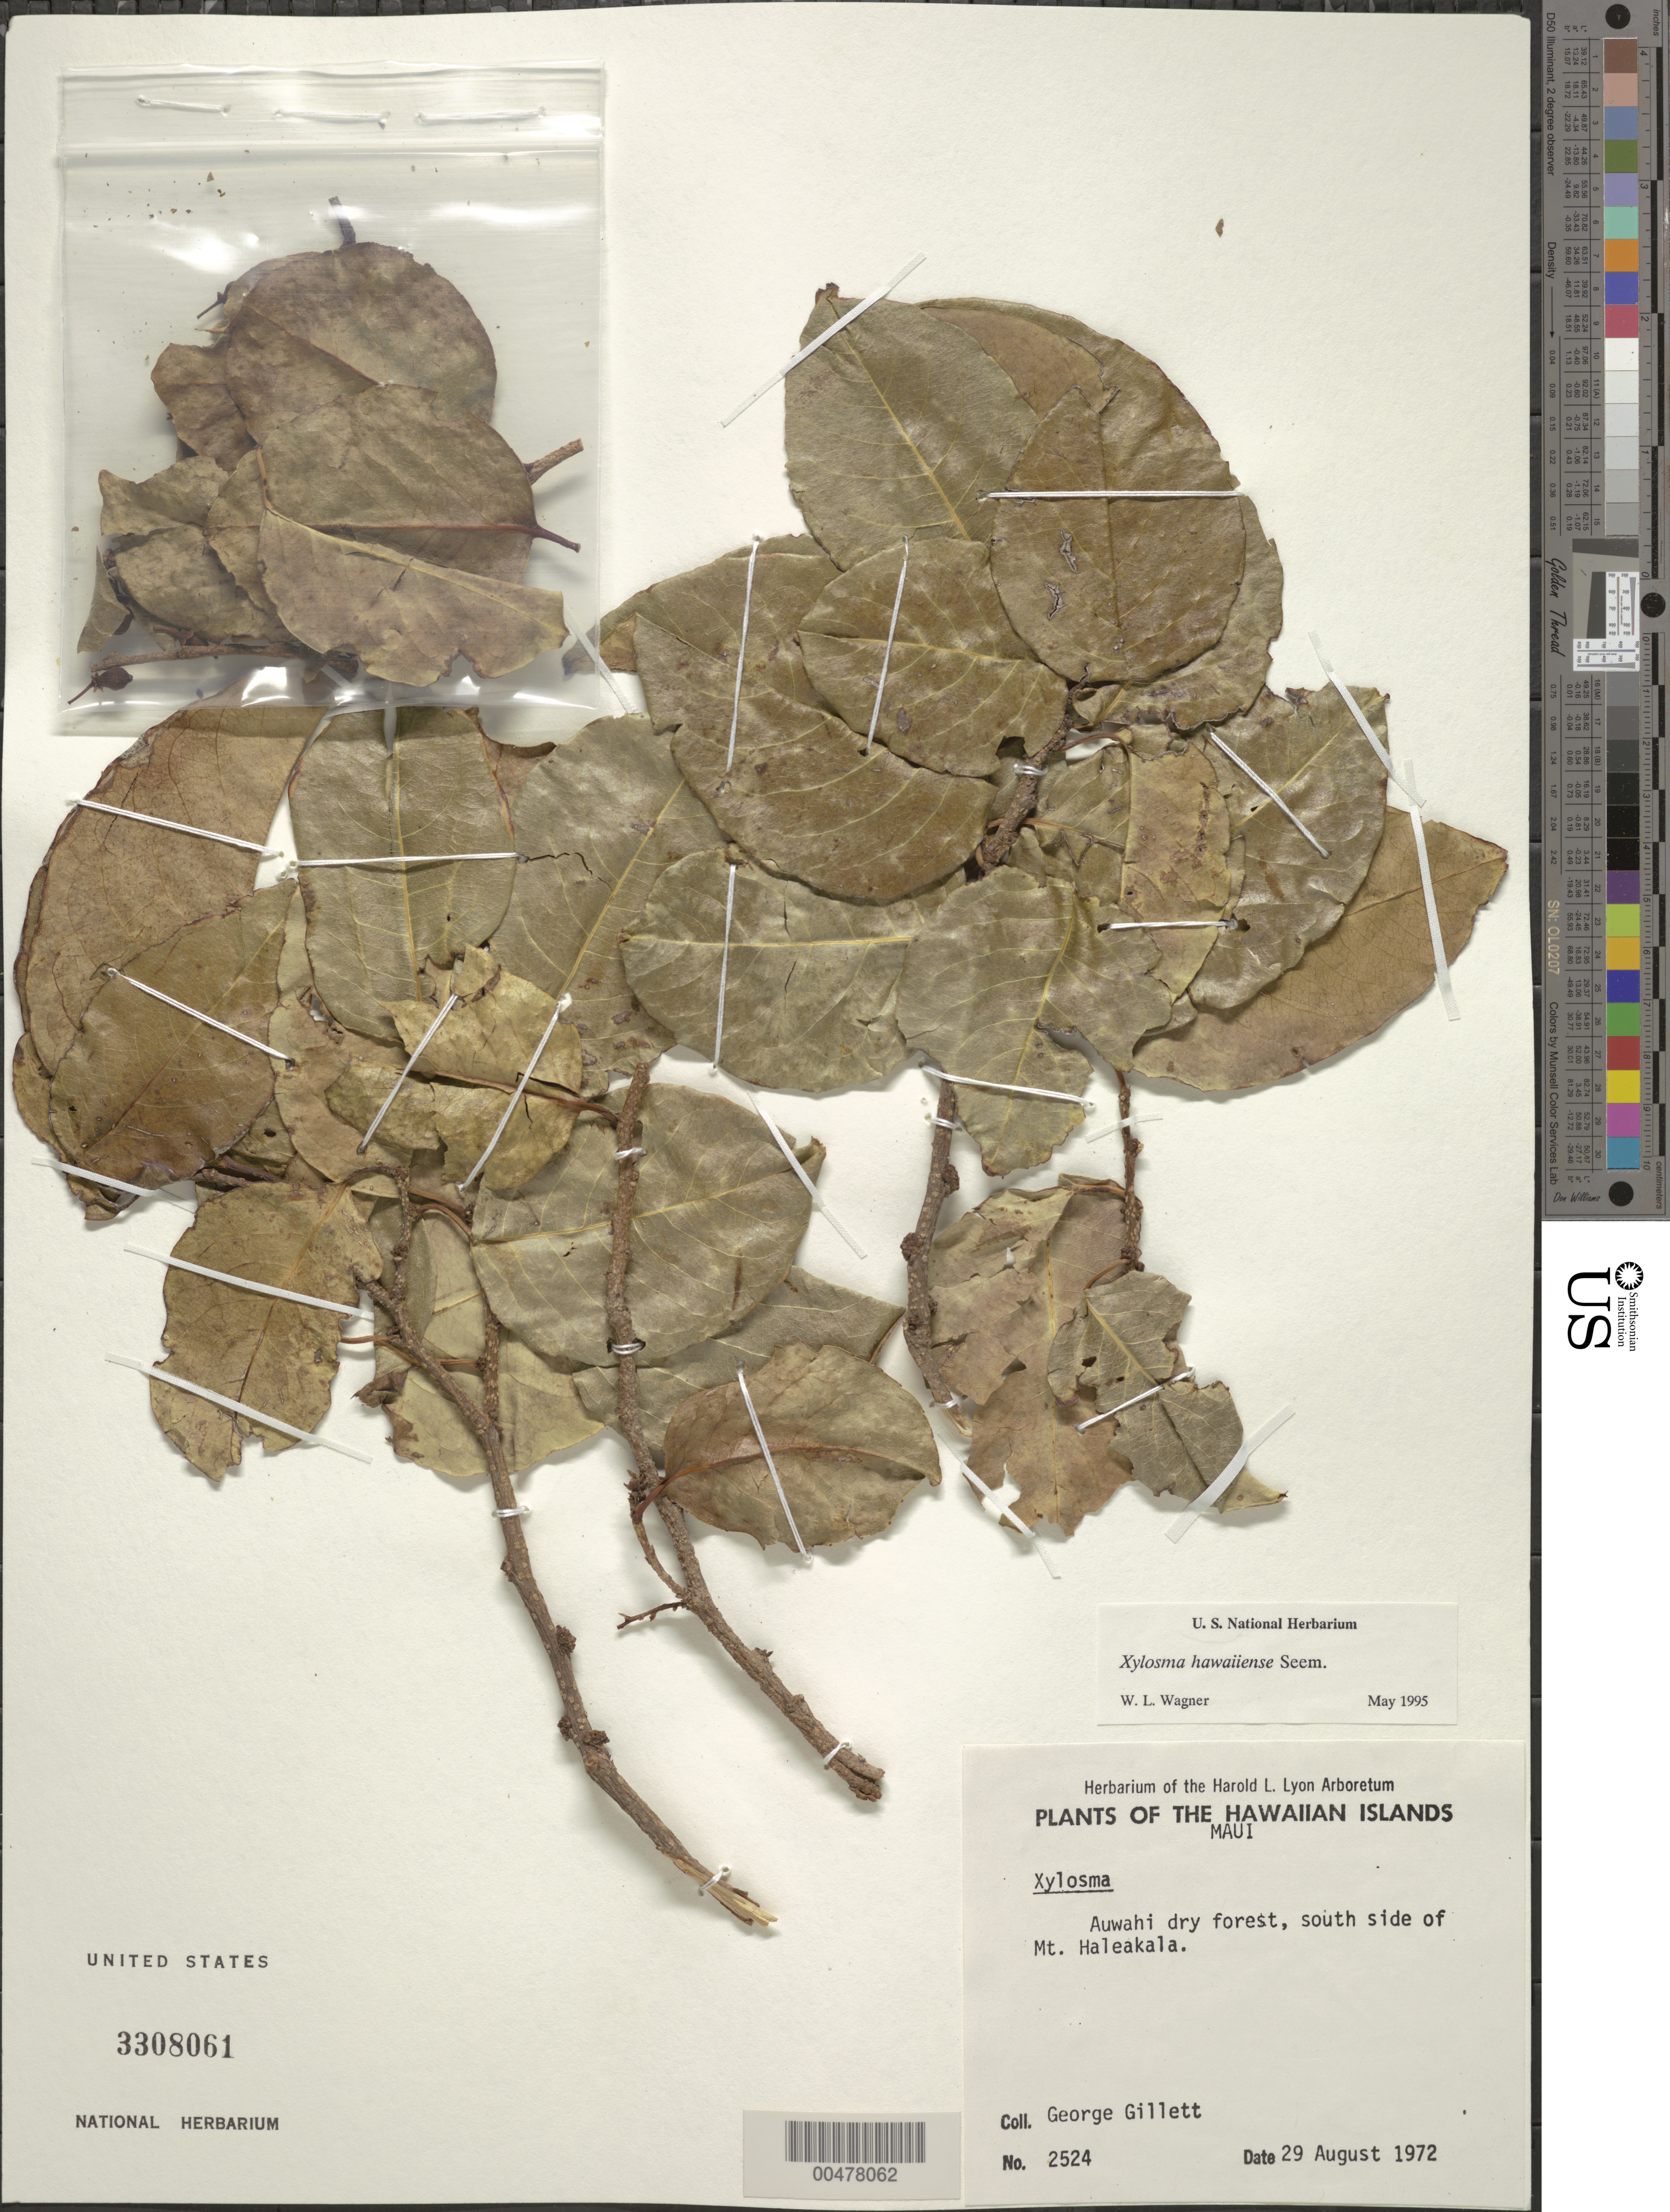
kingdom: Plantae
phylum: Tracheophyta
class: Magnoliopsida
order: Malpighiales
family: Salicaceae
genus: Xylosma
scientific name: Xylosma hawaiensis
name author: Seem.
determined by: Wagner, W. L., (BOT), Smithsonian Institution - National Museum of Natural History (UNITED STATES)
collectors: G. Gillett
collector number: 2524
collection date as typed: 29 Aug 1972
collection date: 1972-08-29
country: United States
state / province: Hawaii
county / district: Maui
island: Maui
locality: Auwahi For, S side of Mt Haleakala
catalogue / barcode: US 3308061